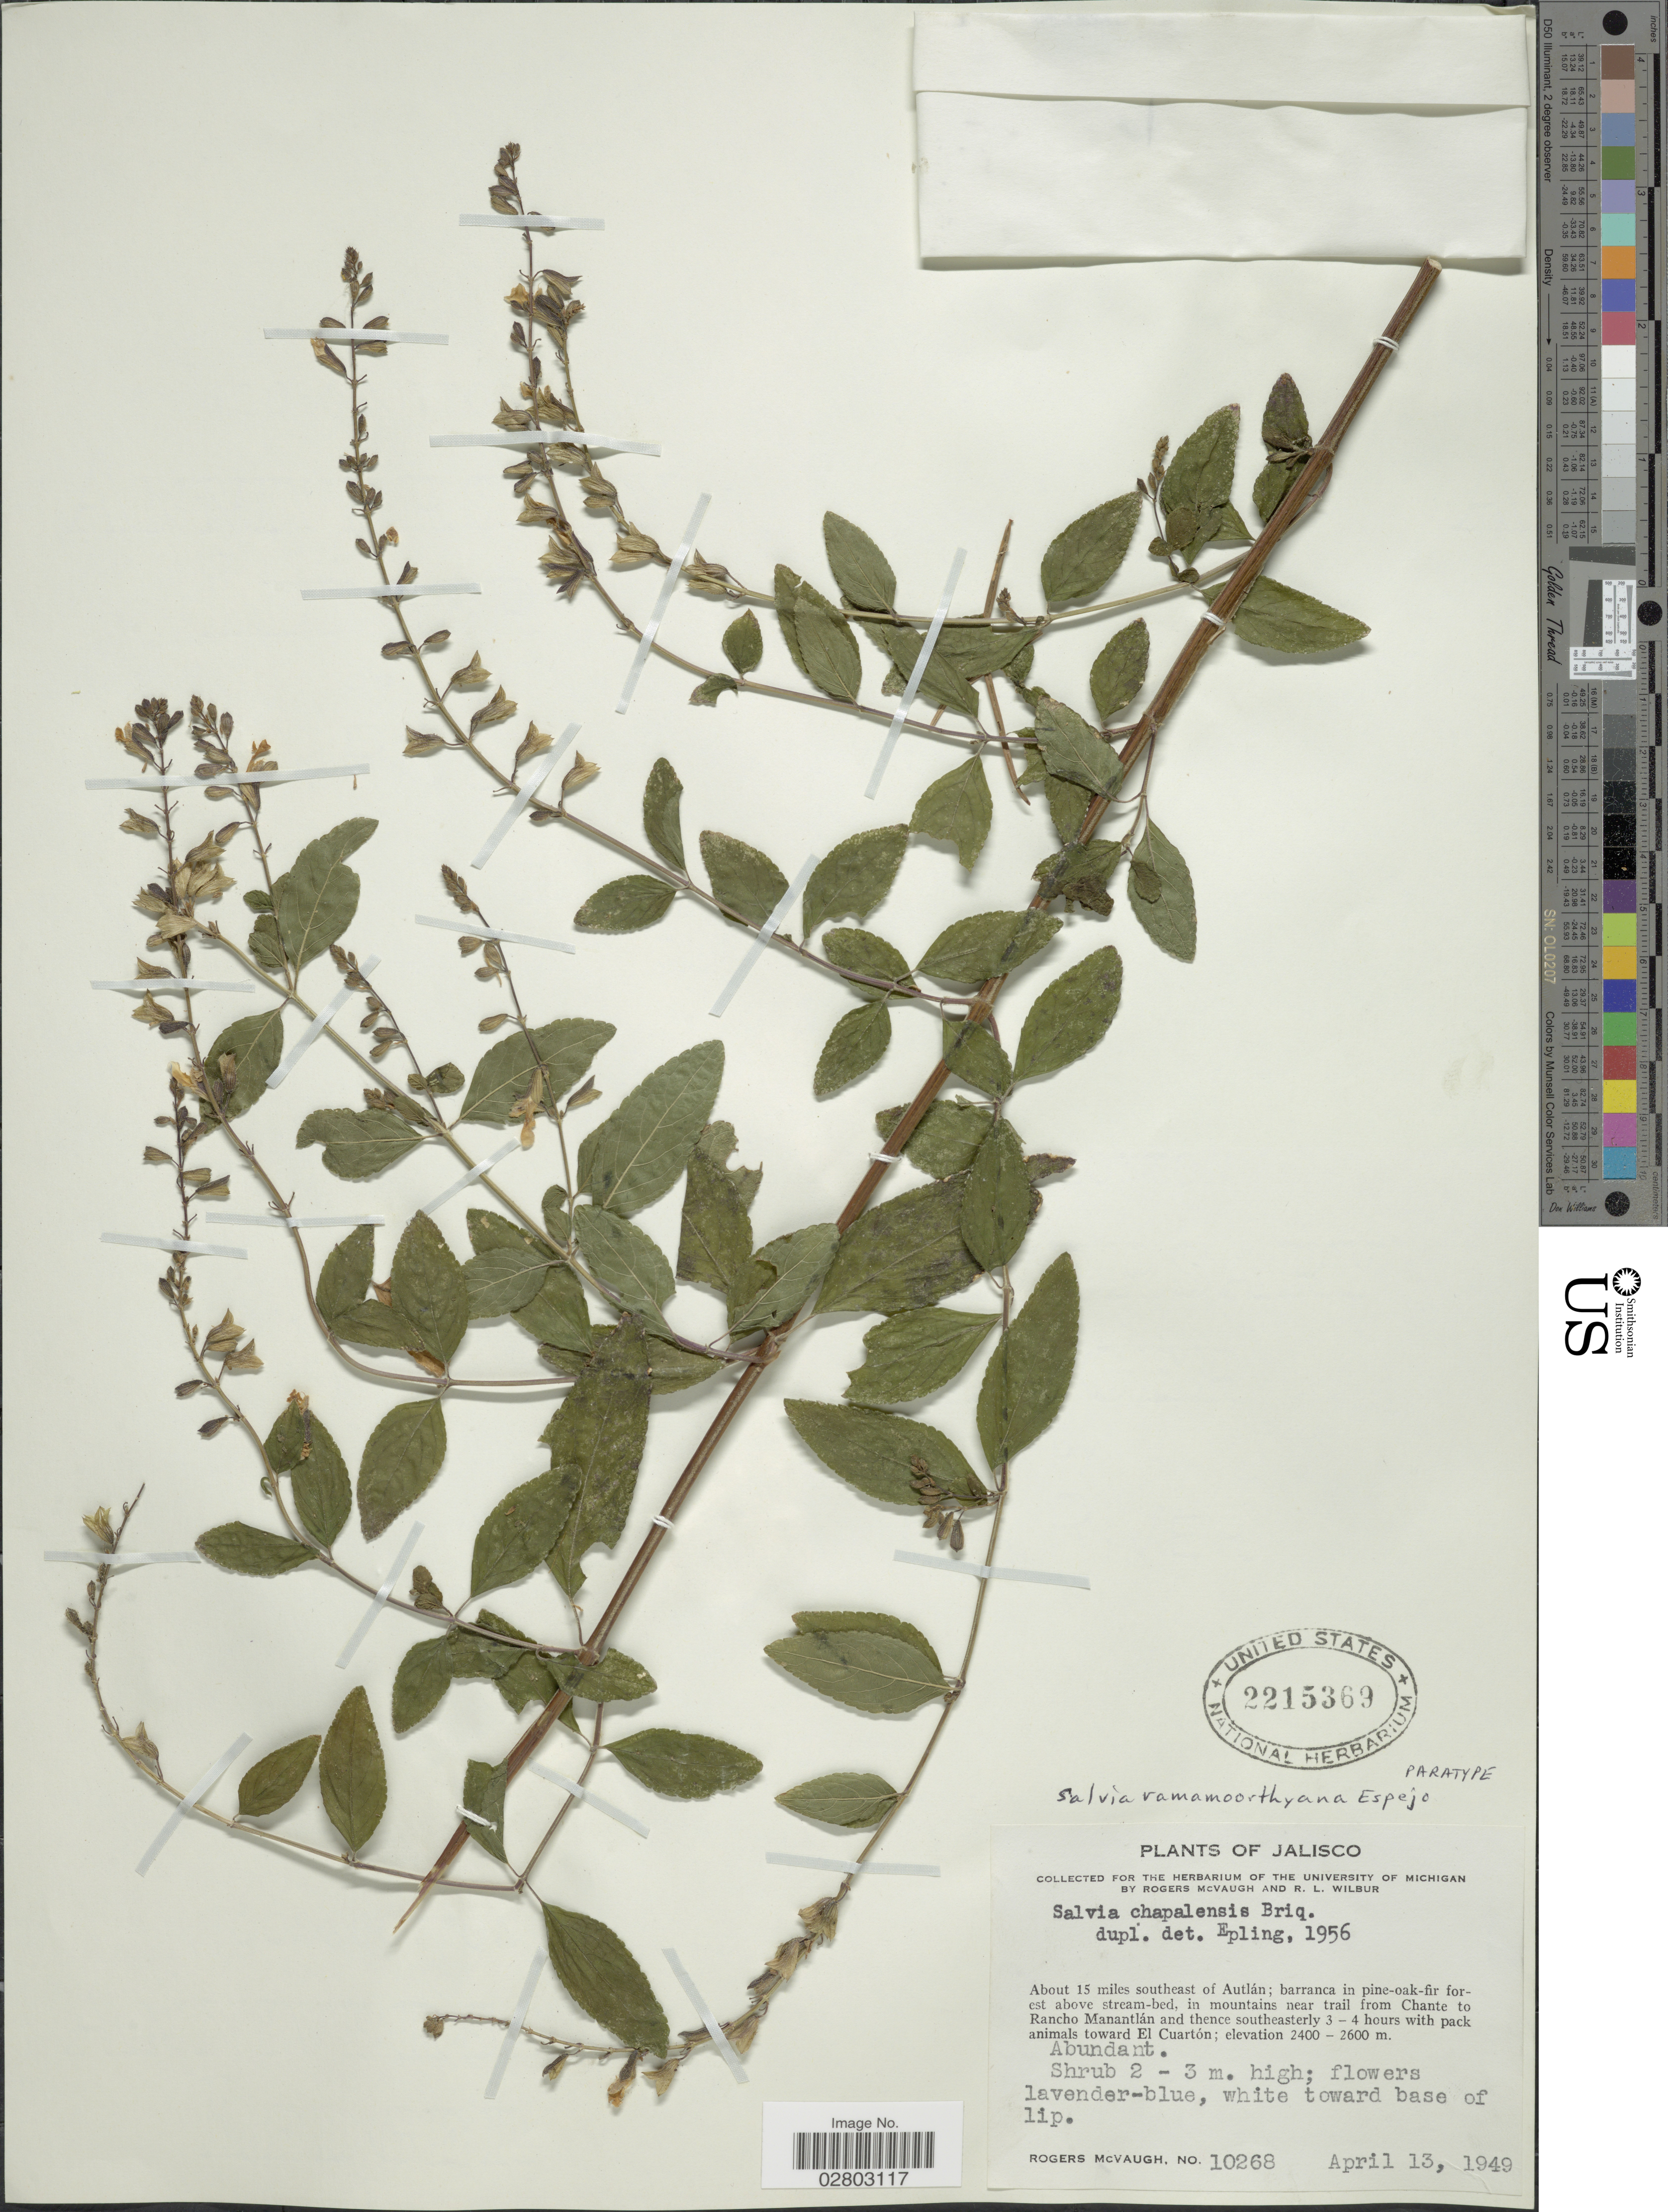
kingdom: Plantae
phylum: Tracheophyta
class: Magnoliopsida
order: Lamiales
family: Lamiaceae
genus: Salvia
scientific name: Salvia ramamoorthyana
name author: Espejo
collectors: R. McVaugh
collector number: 10268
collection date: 1949-04-13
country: Mexico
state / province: Jalisco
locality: About 15 miles southeast of Autlán, barranca in pine-oak-fir forest above stream-bed, in mountains near trail from Chante to Rancho Manantlán and thence southeasterly 3-4 hours with pack animals toward El Cuartón.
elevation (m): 2400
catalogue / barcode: US 2215369